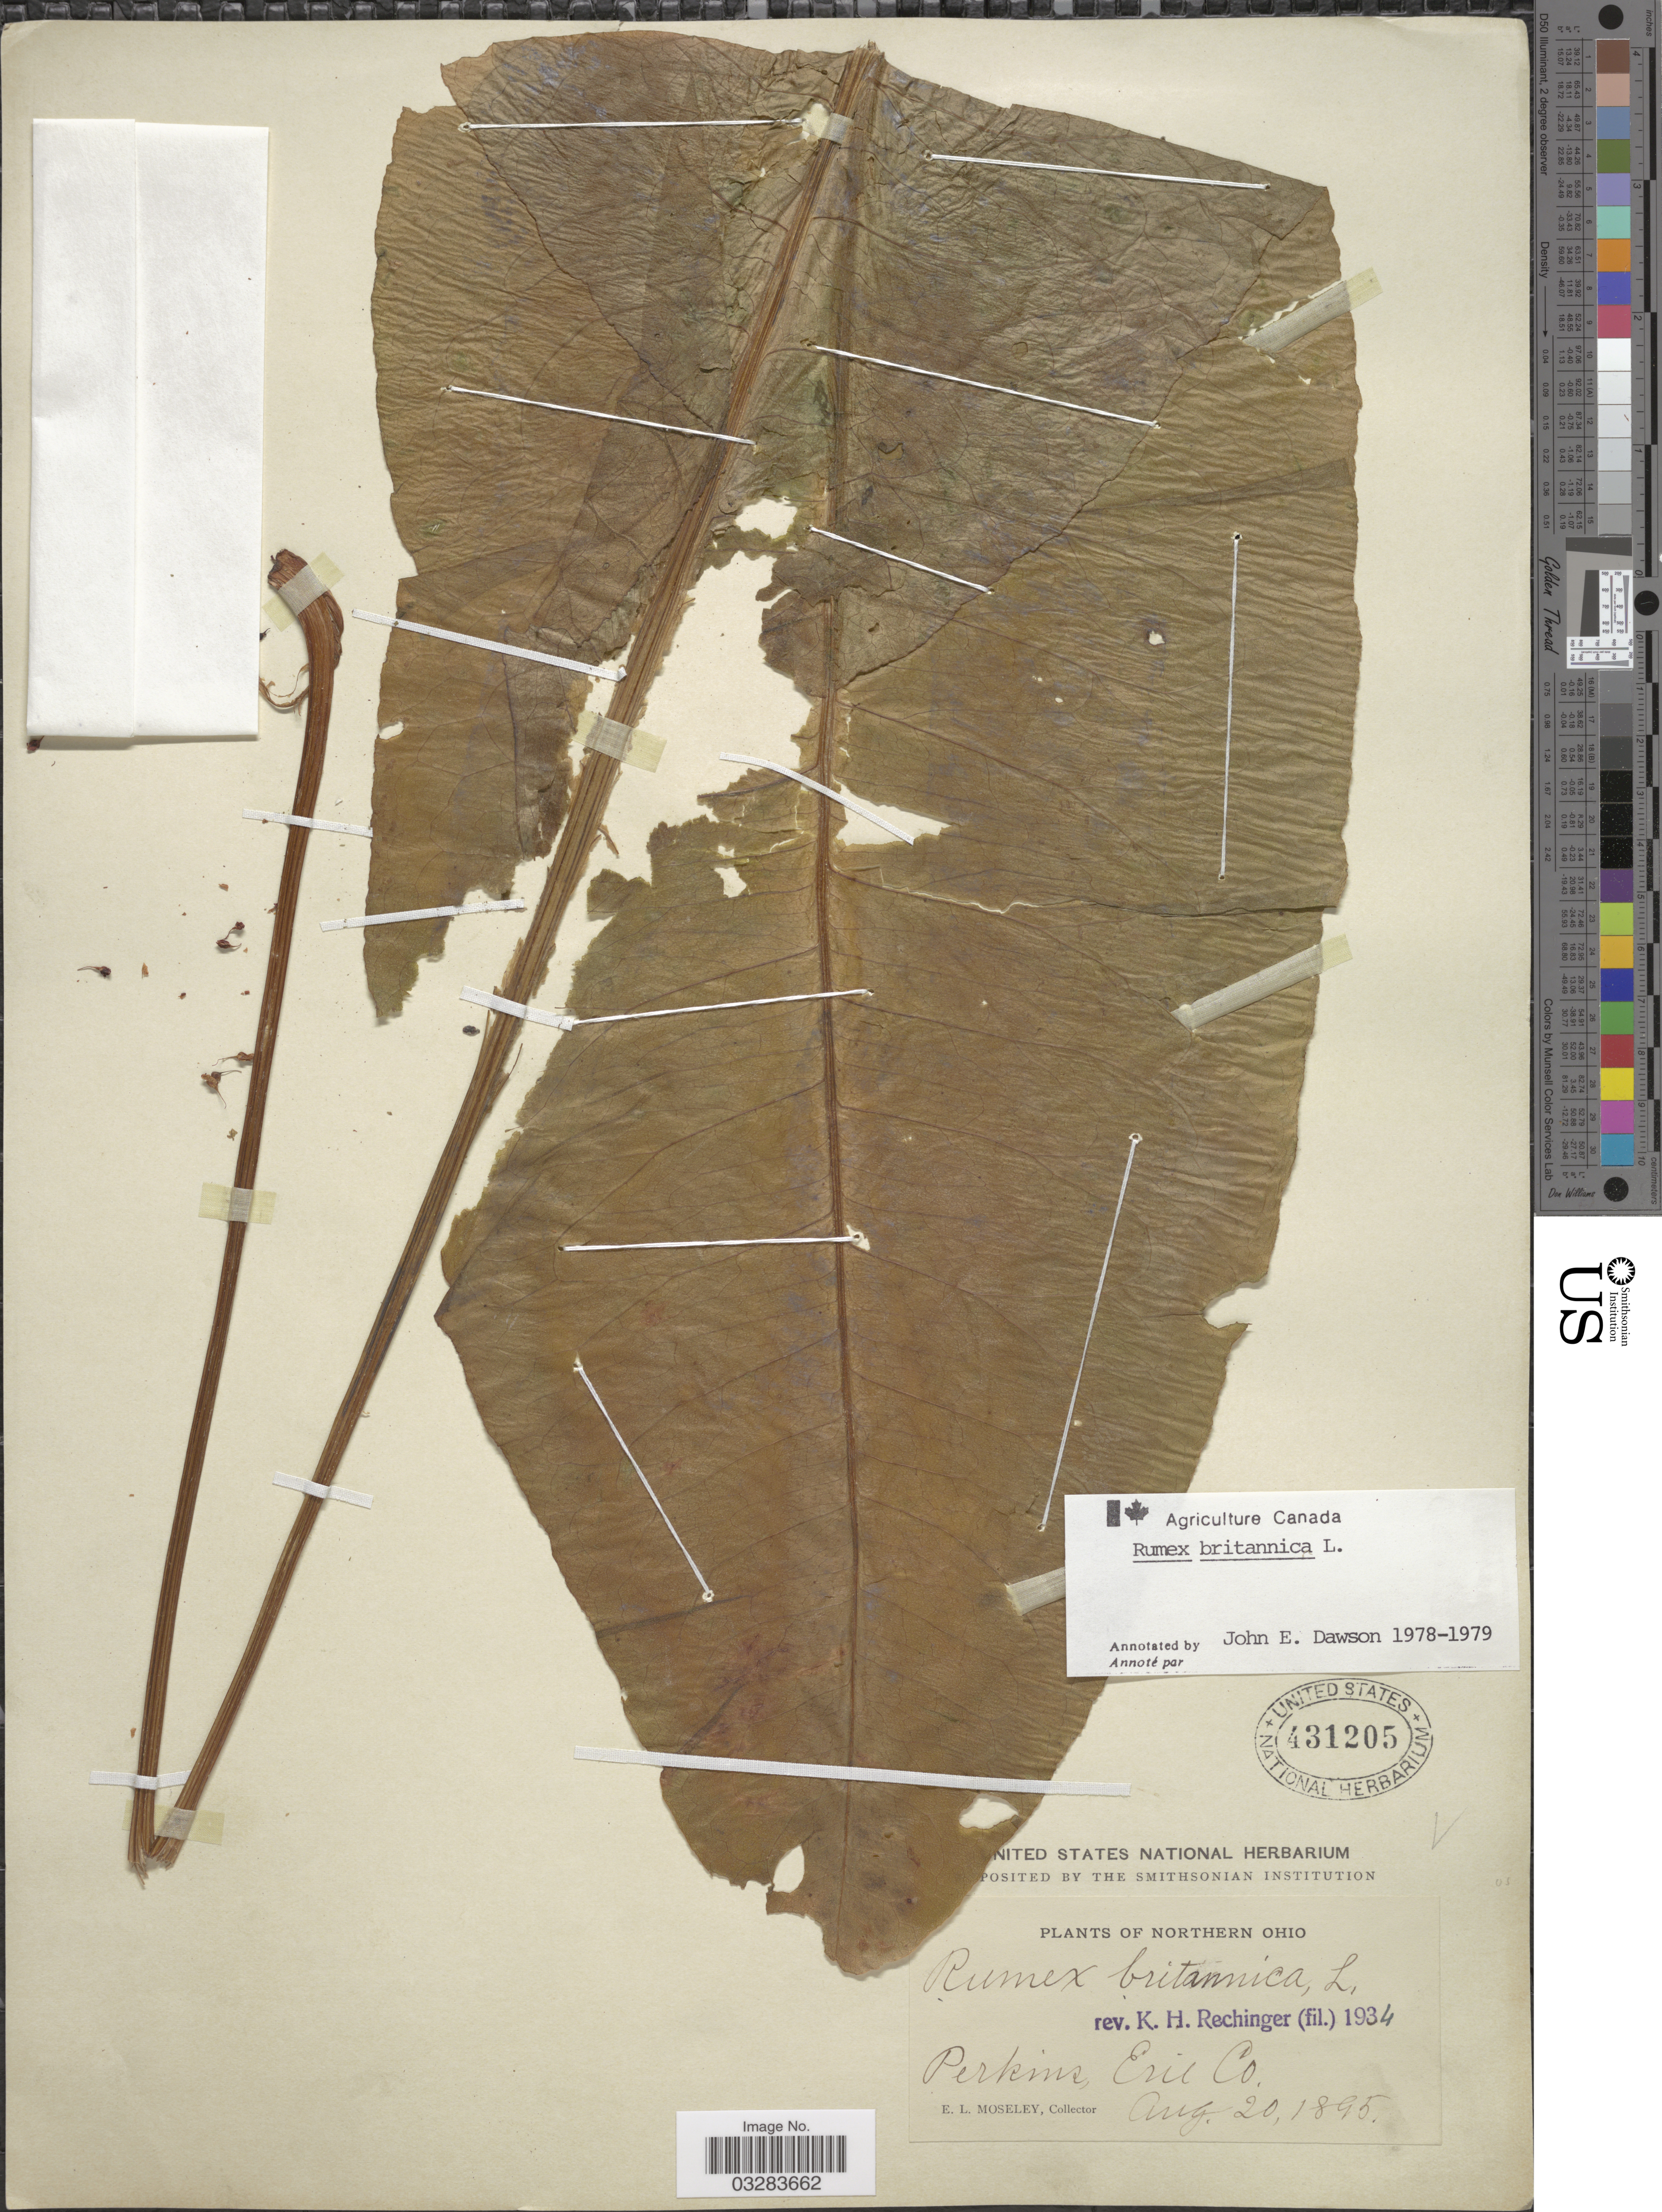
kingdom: Plantae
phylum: Tracheophyta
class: Magnoliopsida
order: Caryophyllales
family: Polygonaceae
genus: Rumex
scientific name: Rumex britannica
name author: L.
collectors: E. Moseley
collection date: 1895-08-20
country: United States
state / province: Ohio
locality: Northern Ohio. Perkins, Erie Co.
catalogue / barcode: US 431205